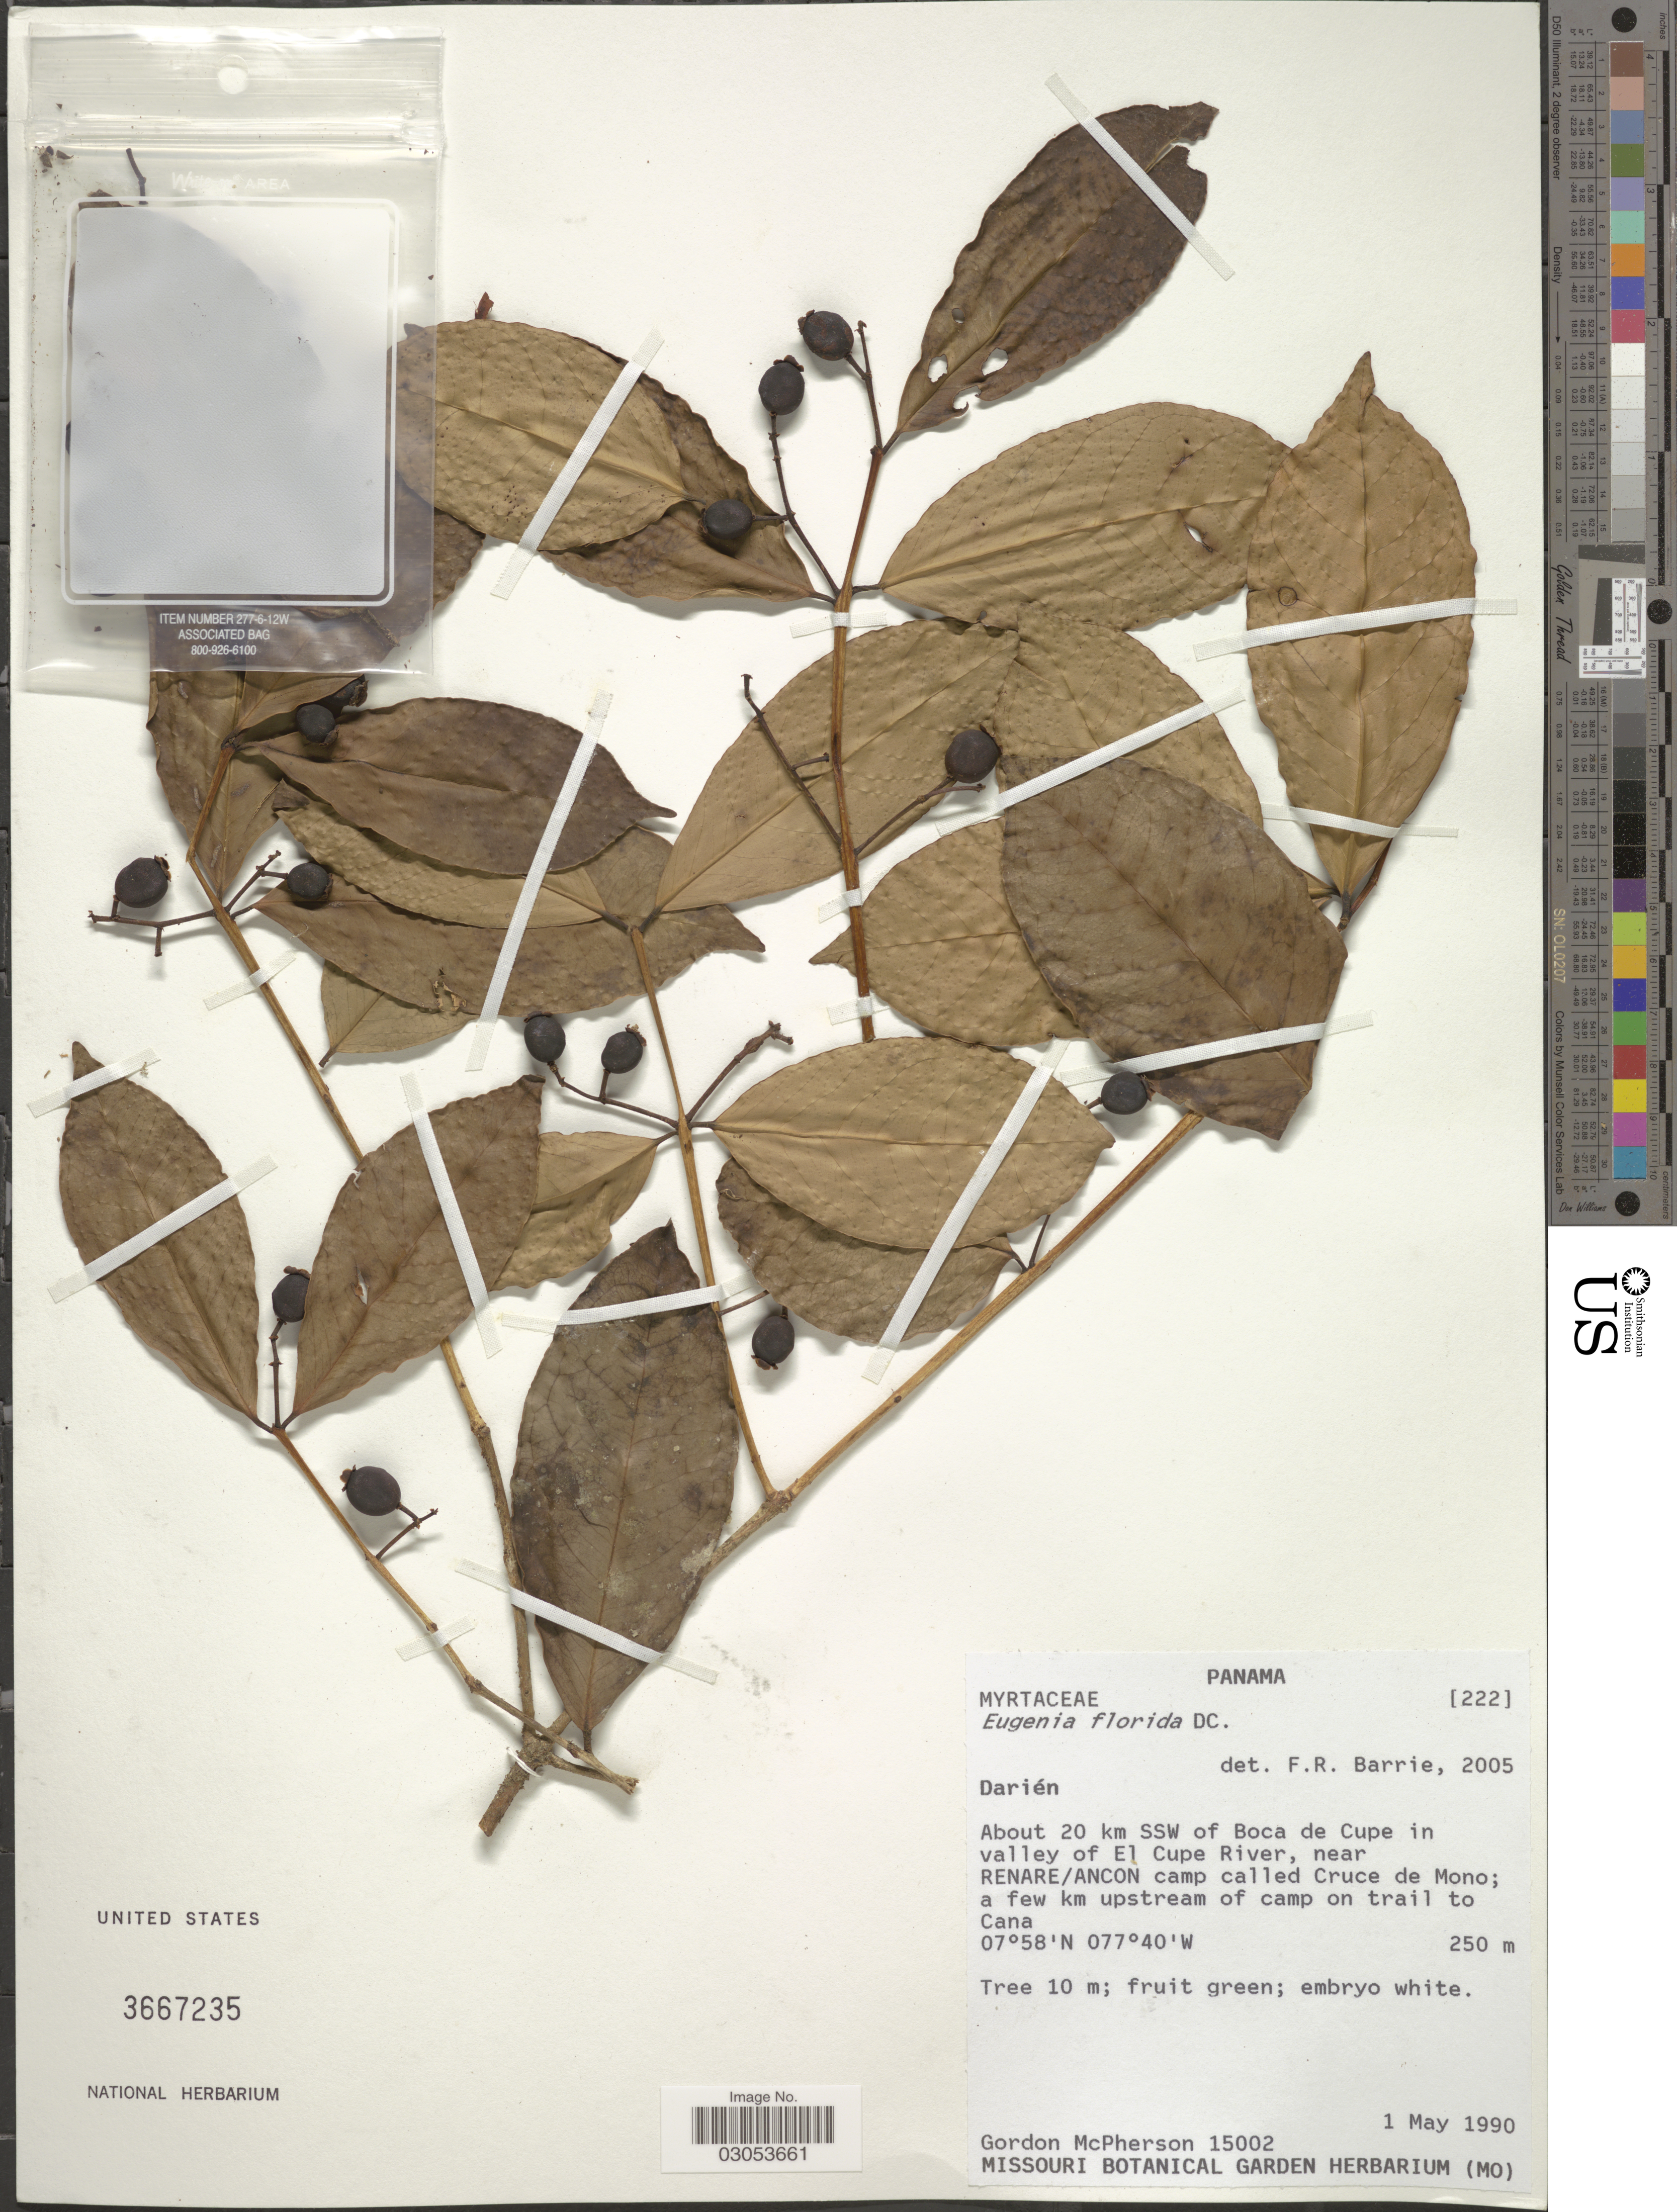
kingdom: Plantae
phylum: Tracheophyta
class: Magnoliopsida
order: Myrtales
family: Myrtaceae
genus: Eugenia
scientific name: Eugenia florida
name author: DC.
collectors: G. D. McPherson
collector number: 15002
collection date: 1990-05-01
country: Panama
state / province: Darién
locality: About 20 km SSW of Boca de Cupe in valley of El Cupe River, near Renare/Ancon camp called Cruce de Mono; a few km upstream of camp on trail to Cana.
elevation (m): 250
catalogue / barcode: US 3667235